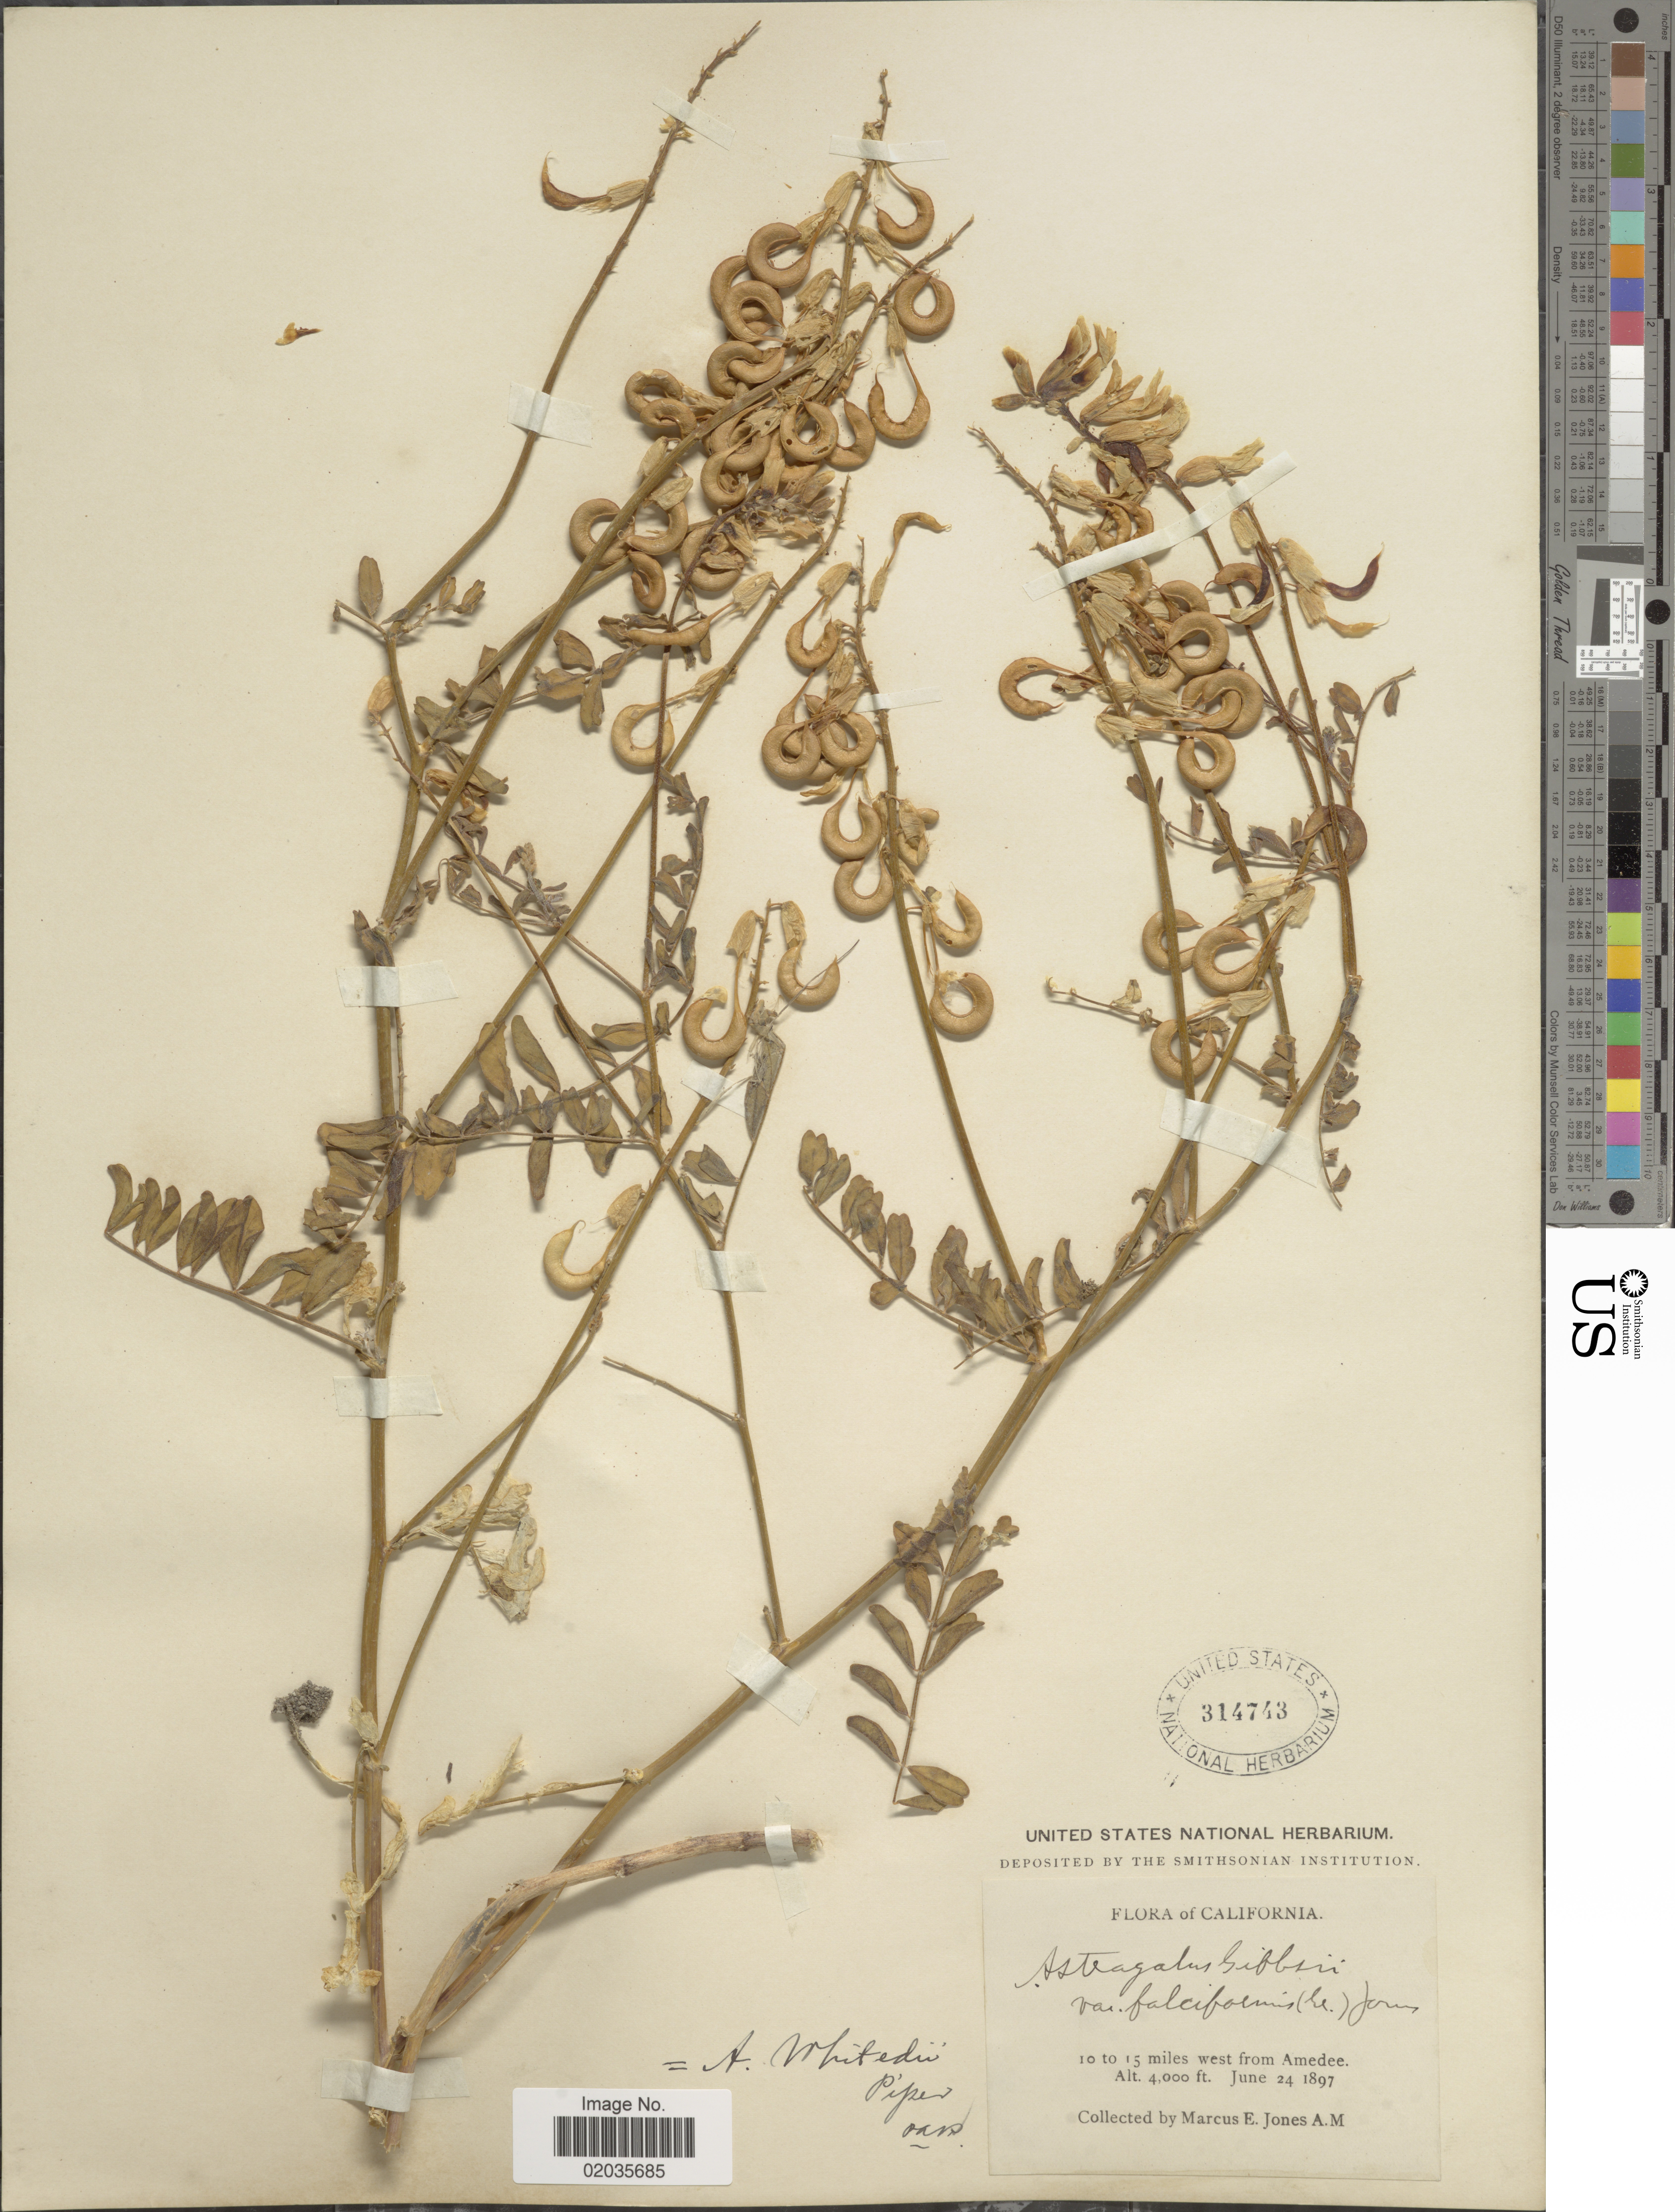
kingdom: Plantae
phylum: Tracheophyta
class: Magnoliopsida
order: Fabales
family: Fabaceae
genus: Astragalus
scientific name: Astragalus whitedii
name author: Piper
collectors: M. E. Jones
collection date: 1897-06-24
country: United States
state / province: California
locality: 10 to 15 miles west from Amedee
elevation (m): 1219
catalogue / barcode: US 314743